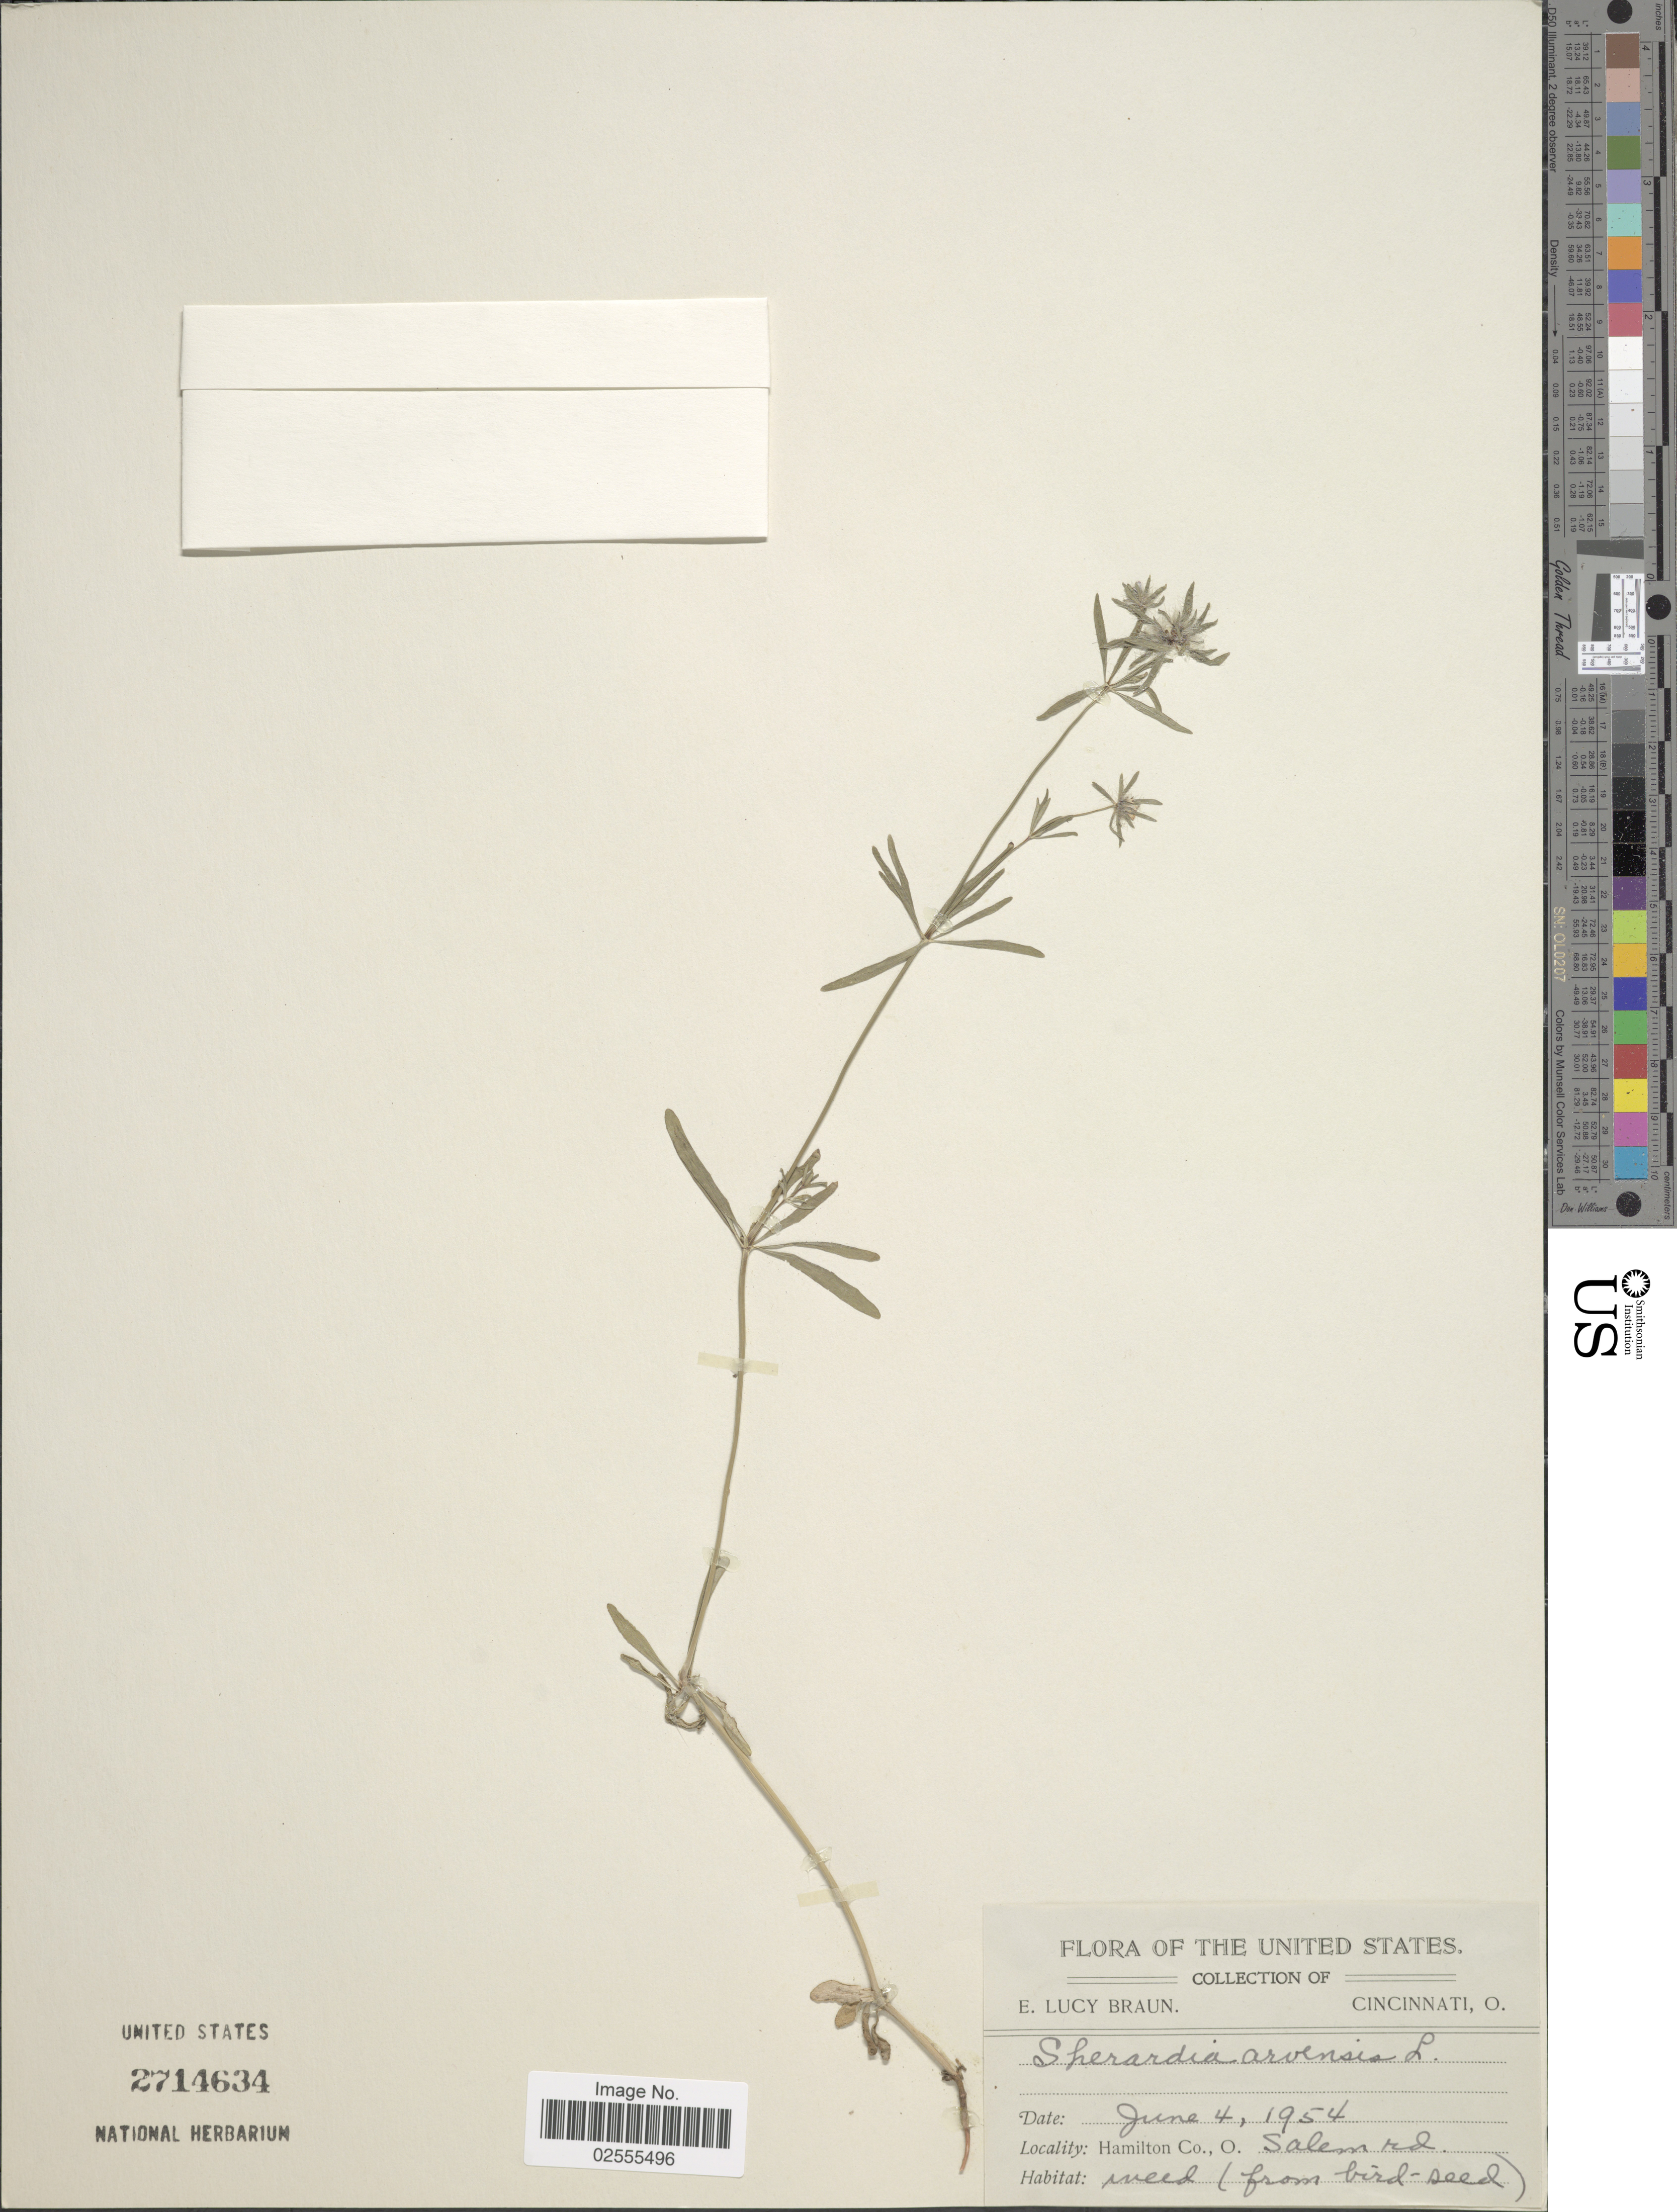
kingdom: Plantae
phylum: Tracheophyta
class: Magnoliopsida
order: Gentianales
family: Rubiaceae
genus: Sherardia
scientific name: Sherardia arvensis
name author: L.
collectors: E. L. Braun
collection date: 1954-06-04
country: United States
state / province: Ohio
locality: Hamilton Co., Salem rd.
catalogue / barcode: US 2714634